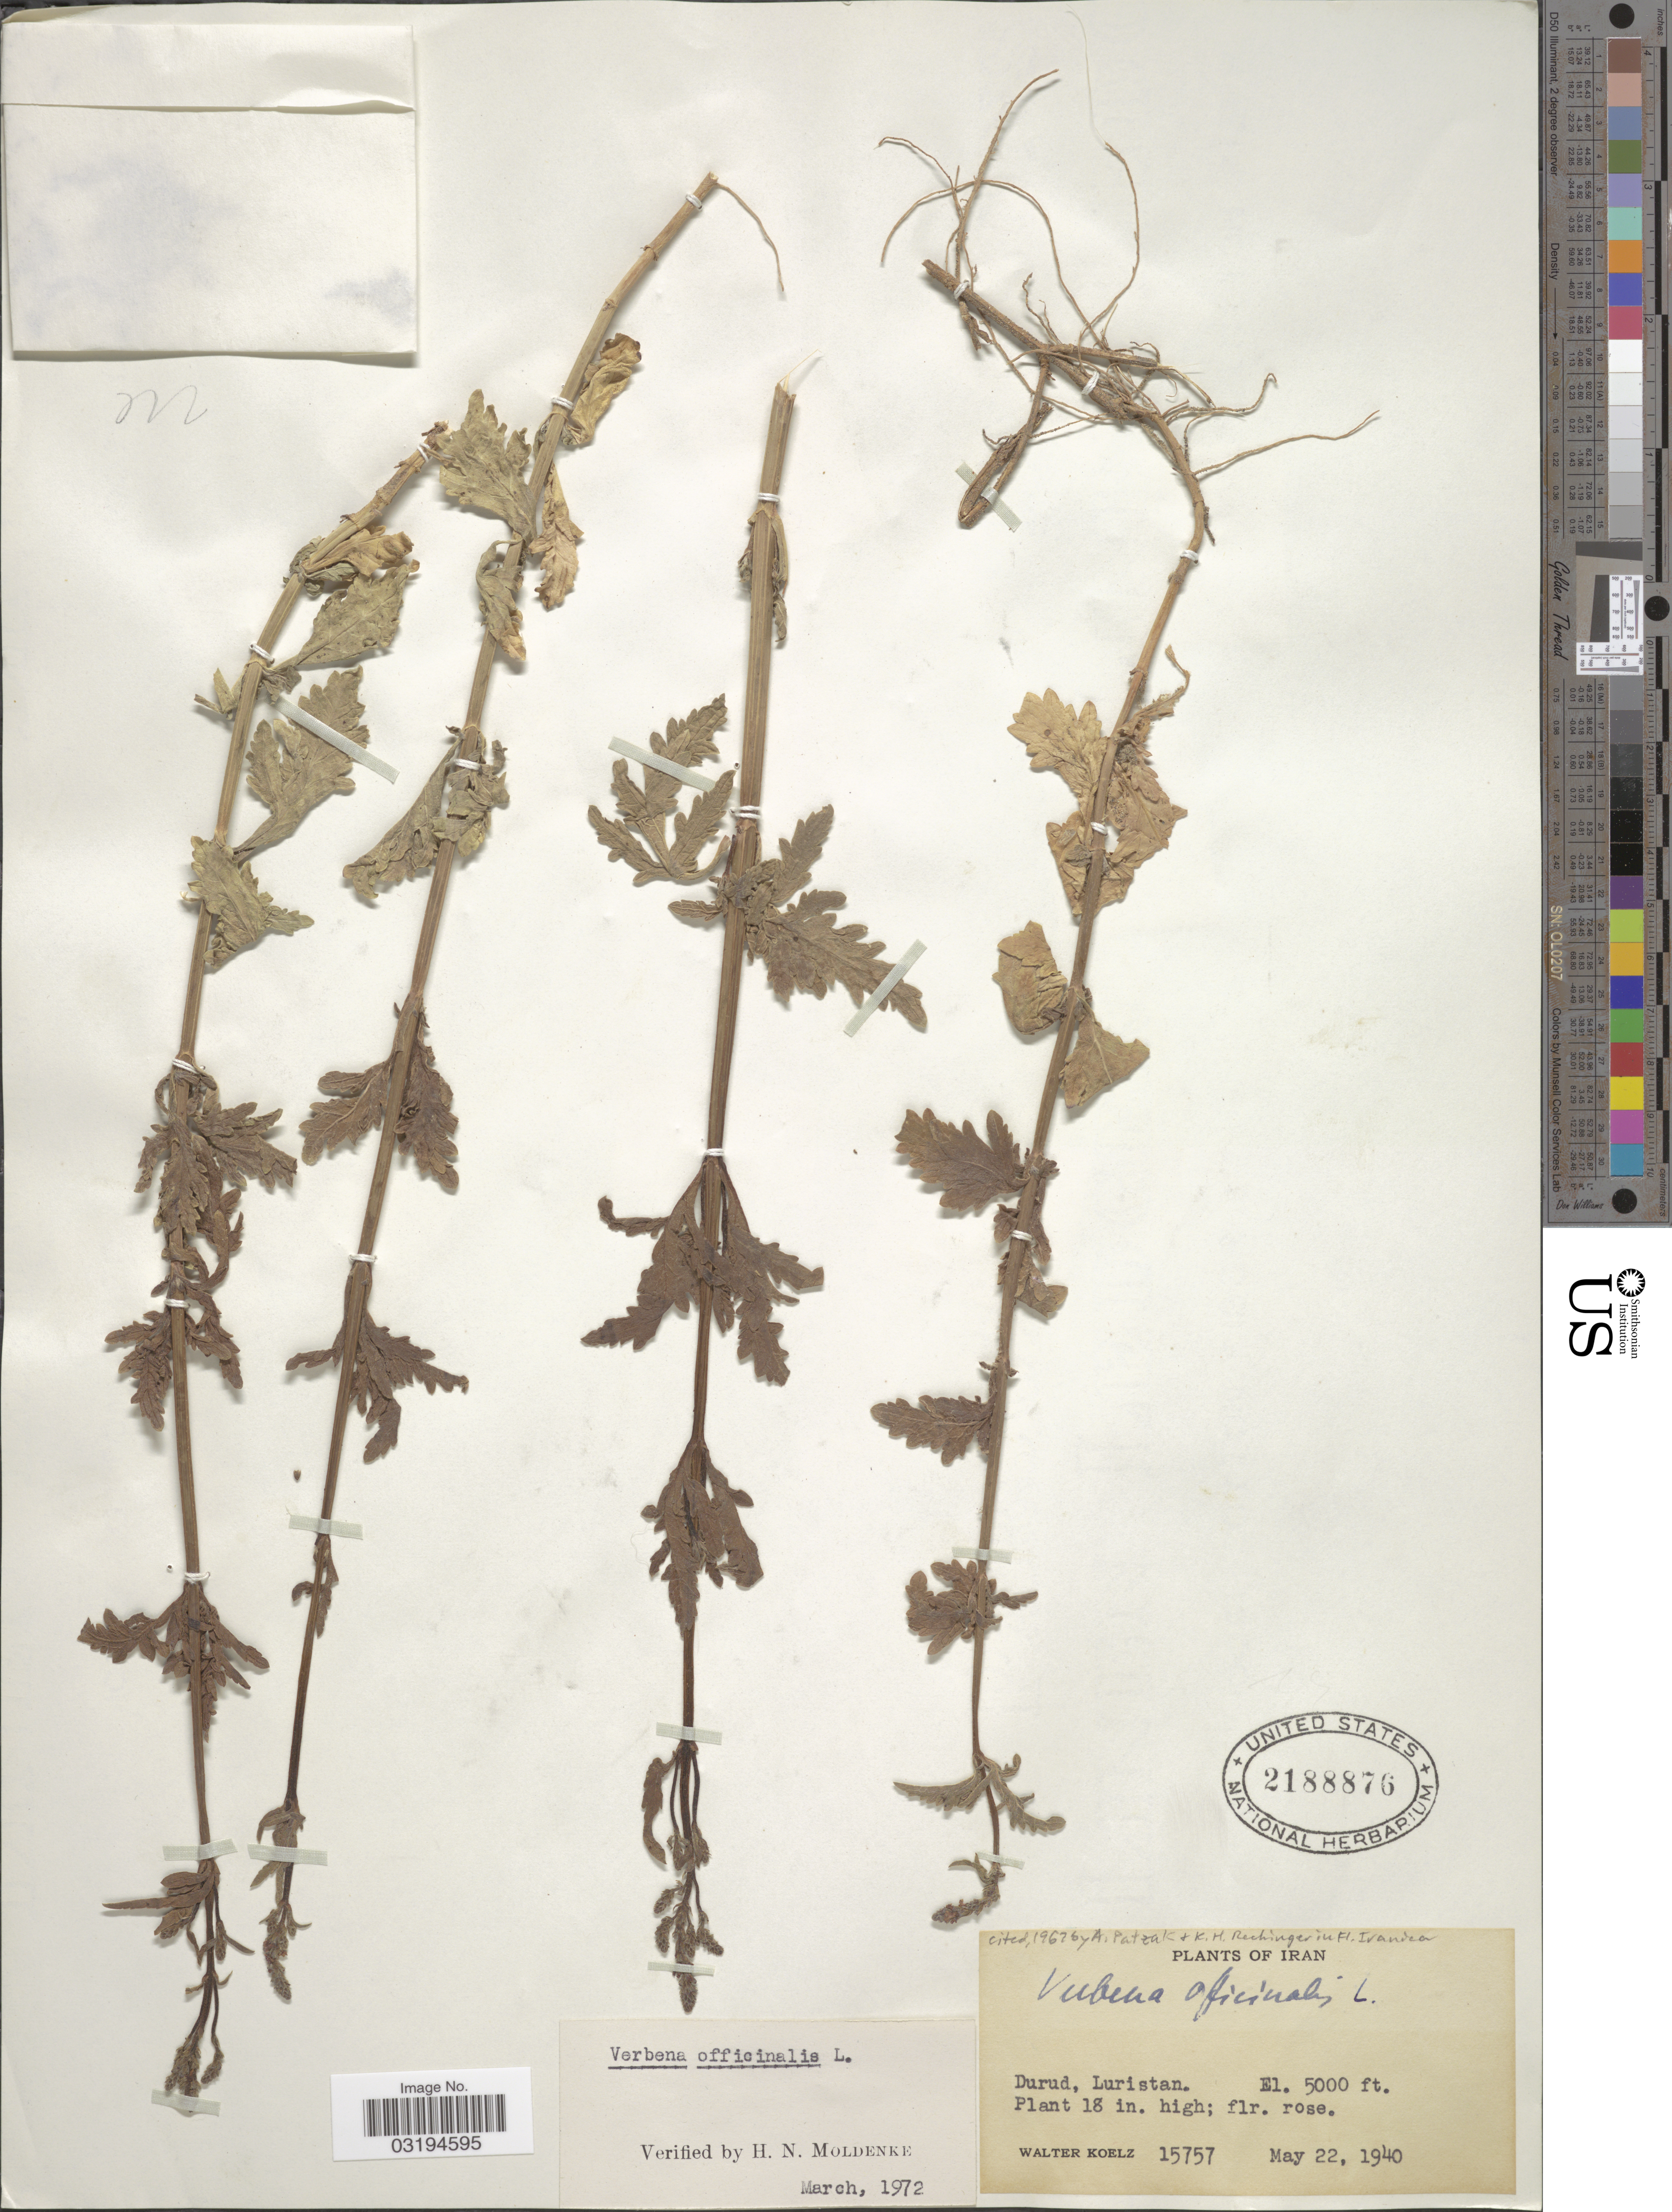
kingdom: Plantae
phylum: Tracheophyta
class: Magnoliopsida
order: Lamiales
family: Verbenaceae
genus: Verbena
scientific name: Verbena officinalis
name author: L.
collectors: W. N. Koelz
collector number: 15757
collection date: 1940-05-22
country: Iran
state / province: Lorestan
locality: Durud, Luristan.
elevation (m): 1524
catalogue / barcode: US 2188876